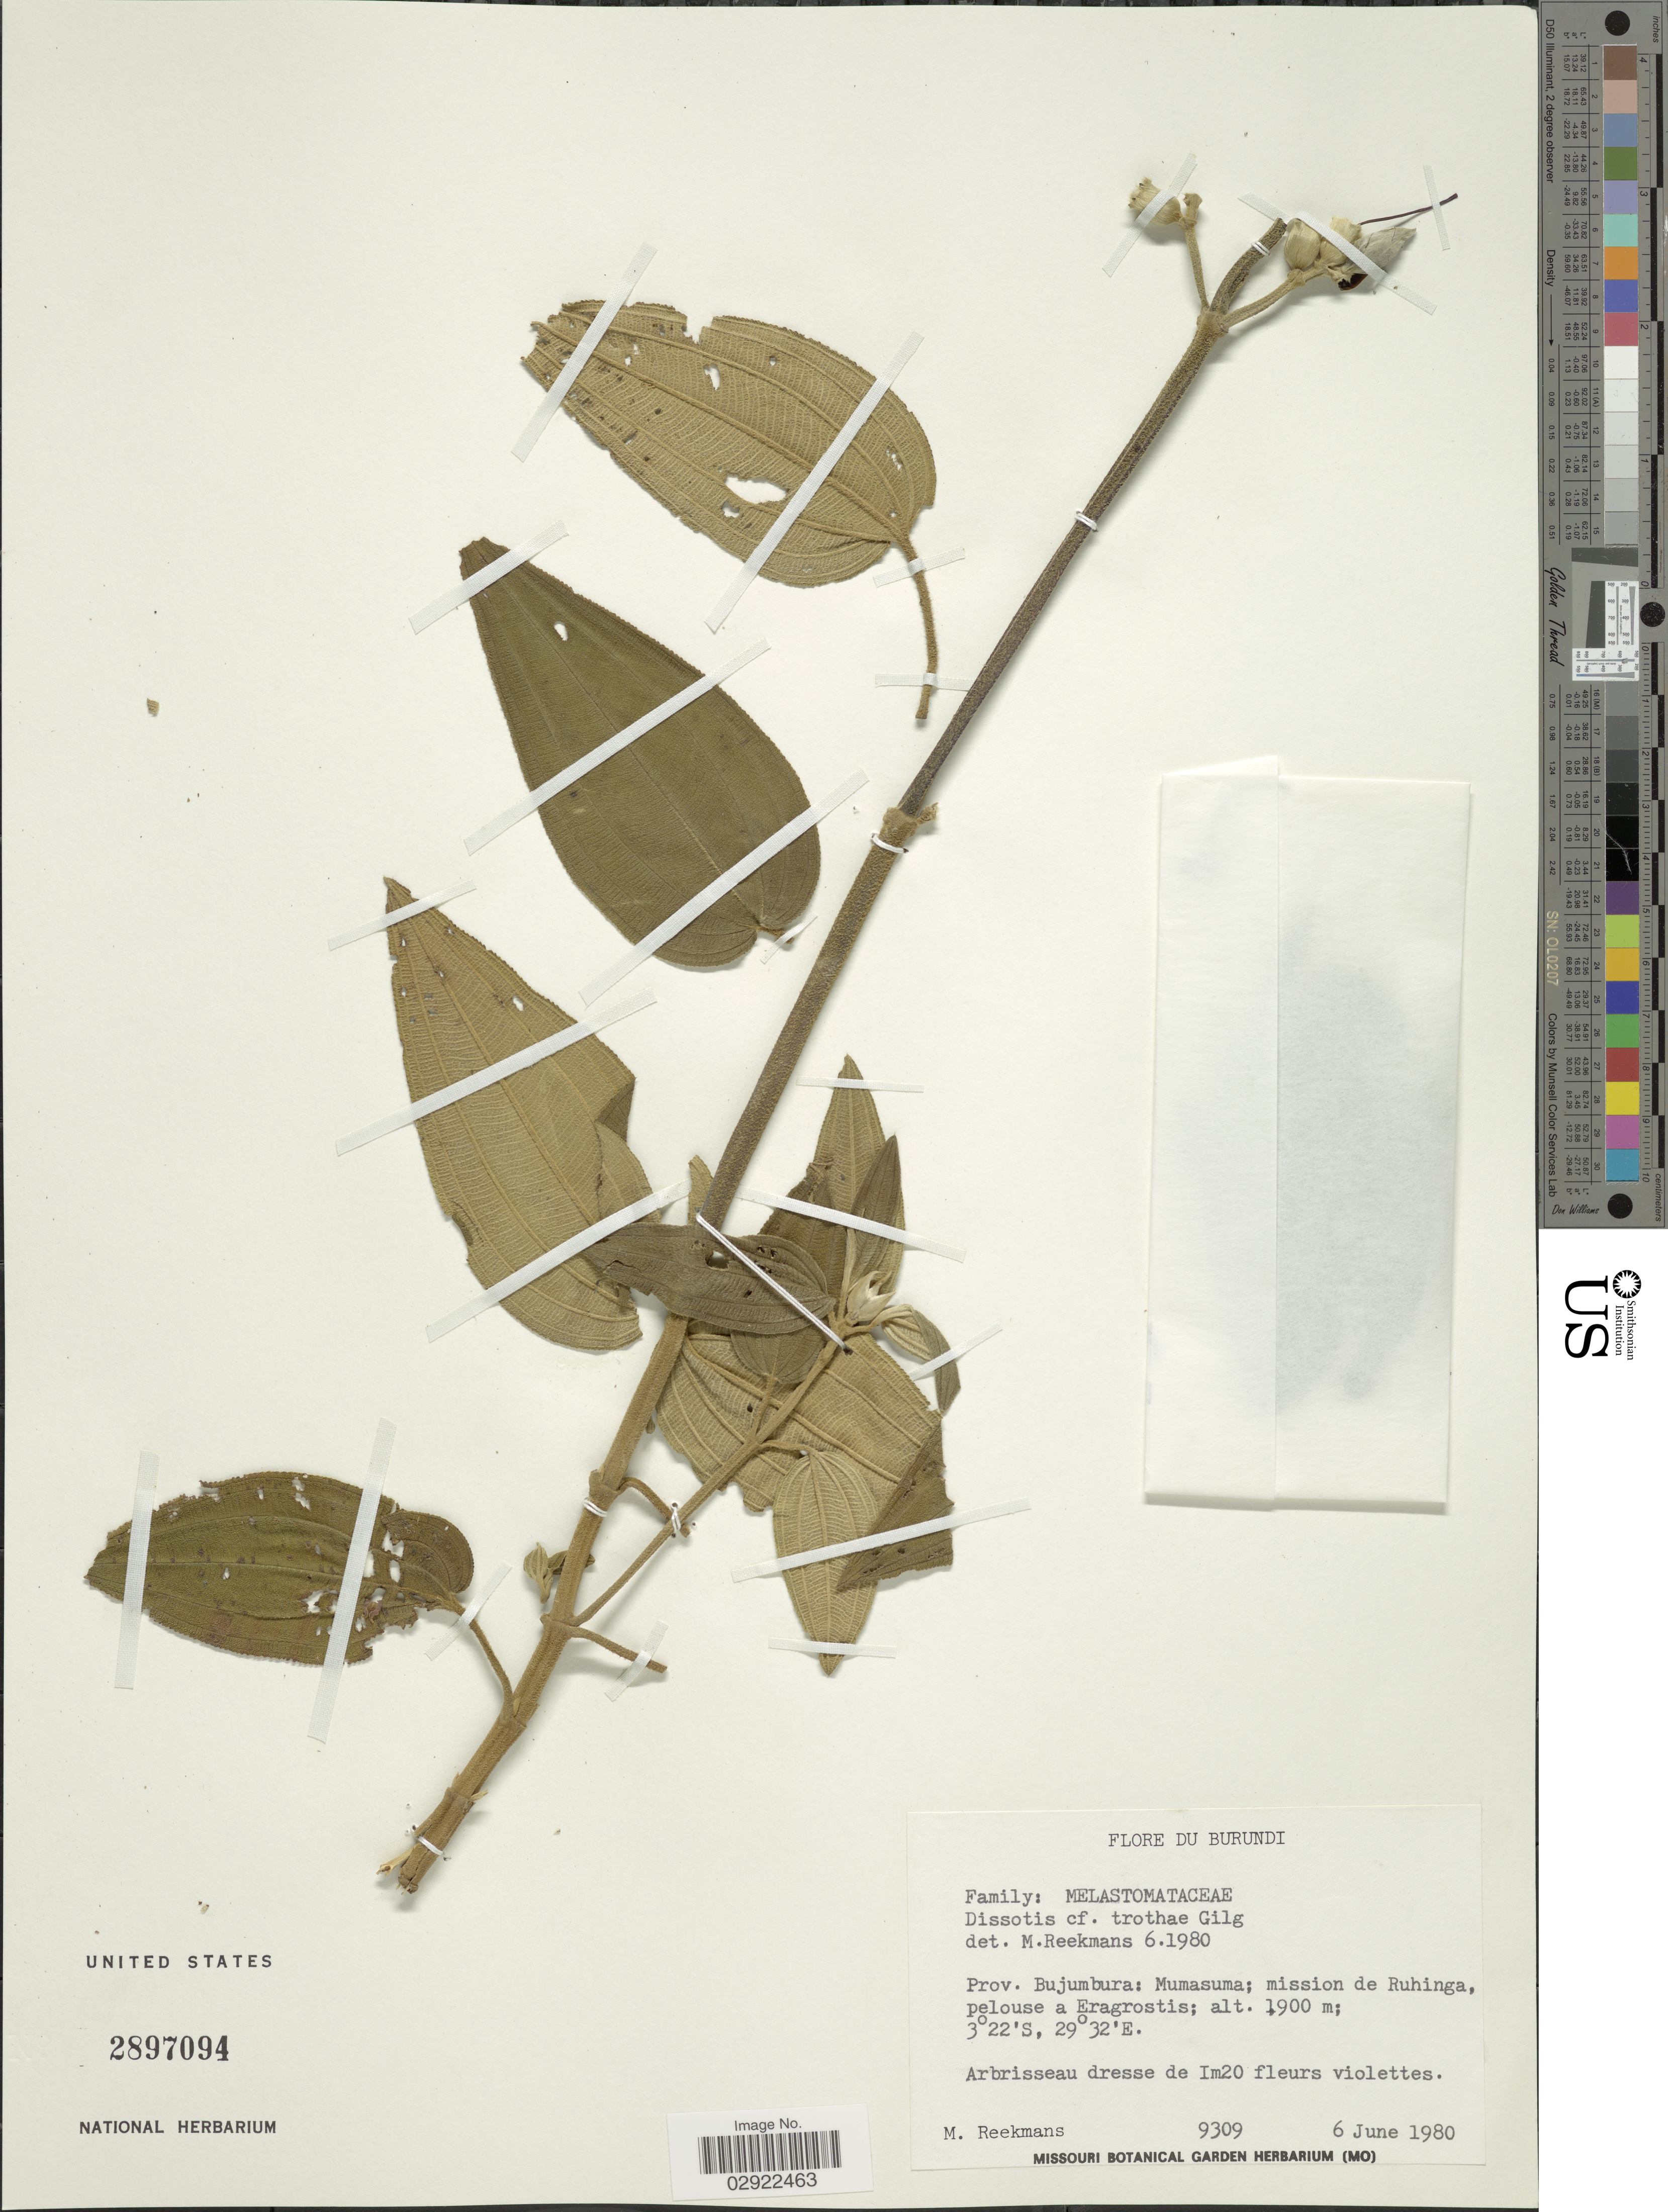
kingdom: Plantae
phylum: Tracheophyta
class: Magnoliopsida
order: Myrtales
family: Melastomataceae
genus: Rosettea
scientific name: Rosettea trothae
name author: (Gilg) Ver.-Lib. & G. Kadereit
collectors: M. Reekmans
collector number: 9309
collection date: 1980-06-06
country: Burundi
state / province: Bujumura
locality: Prov. Bujumbura: Mumasuma; mission de Ruhinga.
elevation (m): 1900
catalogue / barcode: US 2897094